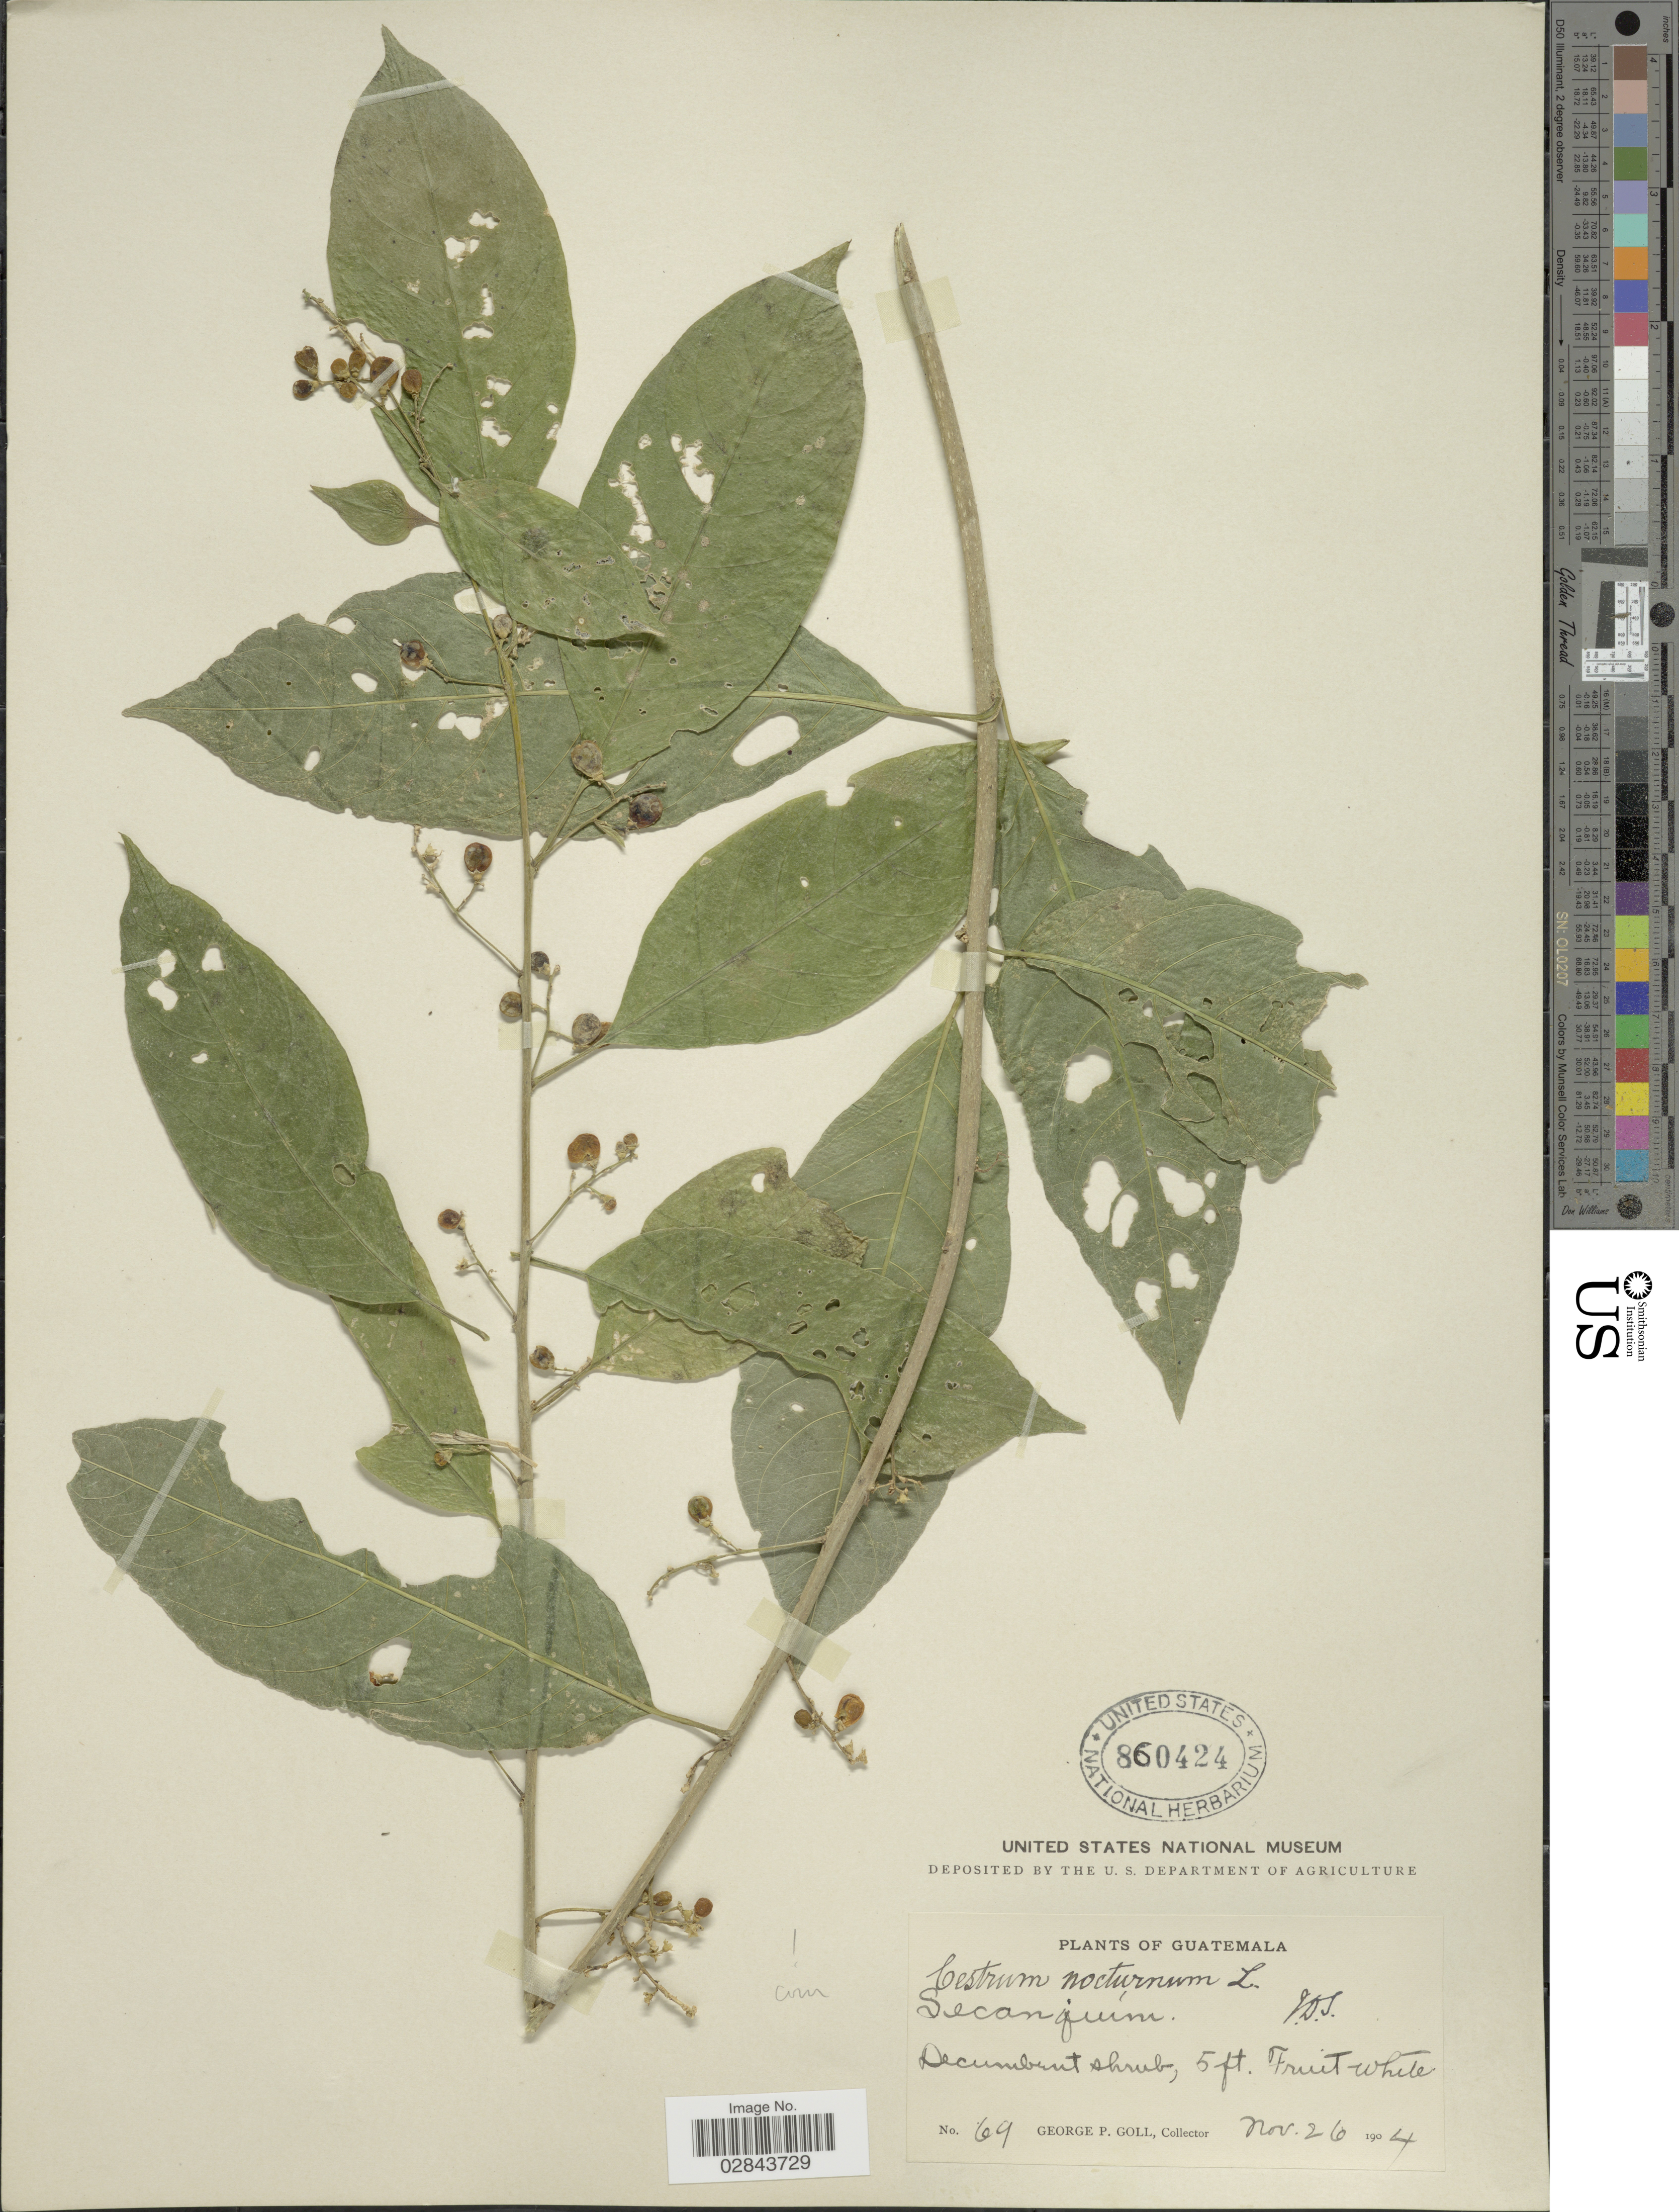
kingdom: Plantae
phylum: Tracheophyta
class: Magnoliopsida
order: Solanales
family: Solanaceae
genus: Cestrum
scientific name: Cestrum nocturnum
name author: L.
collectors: G. P. Goll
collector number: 69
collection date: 1904-11-26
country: Guatemala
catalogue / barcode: US 860424